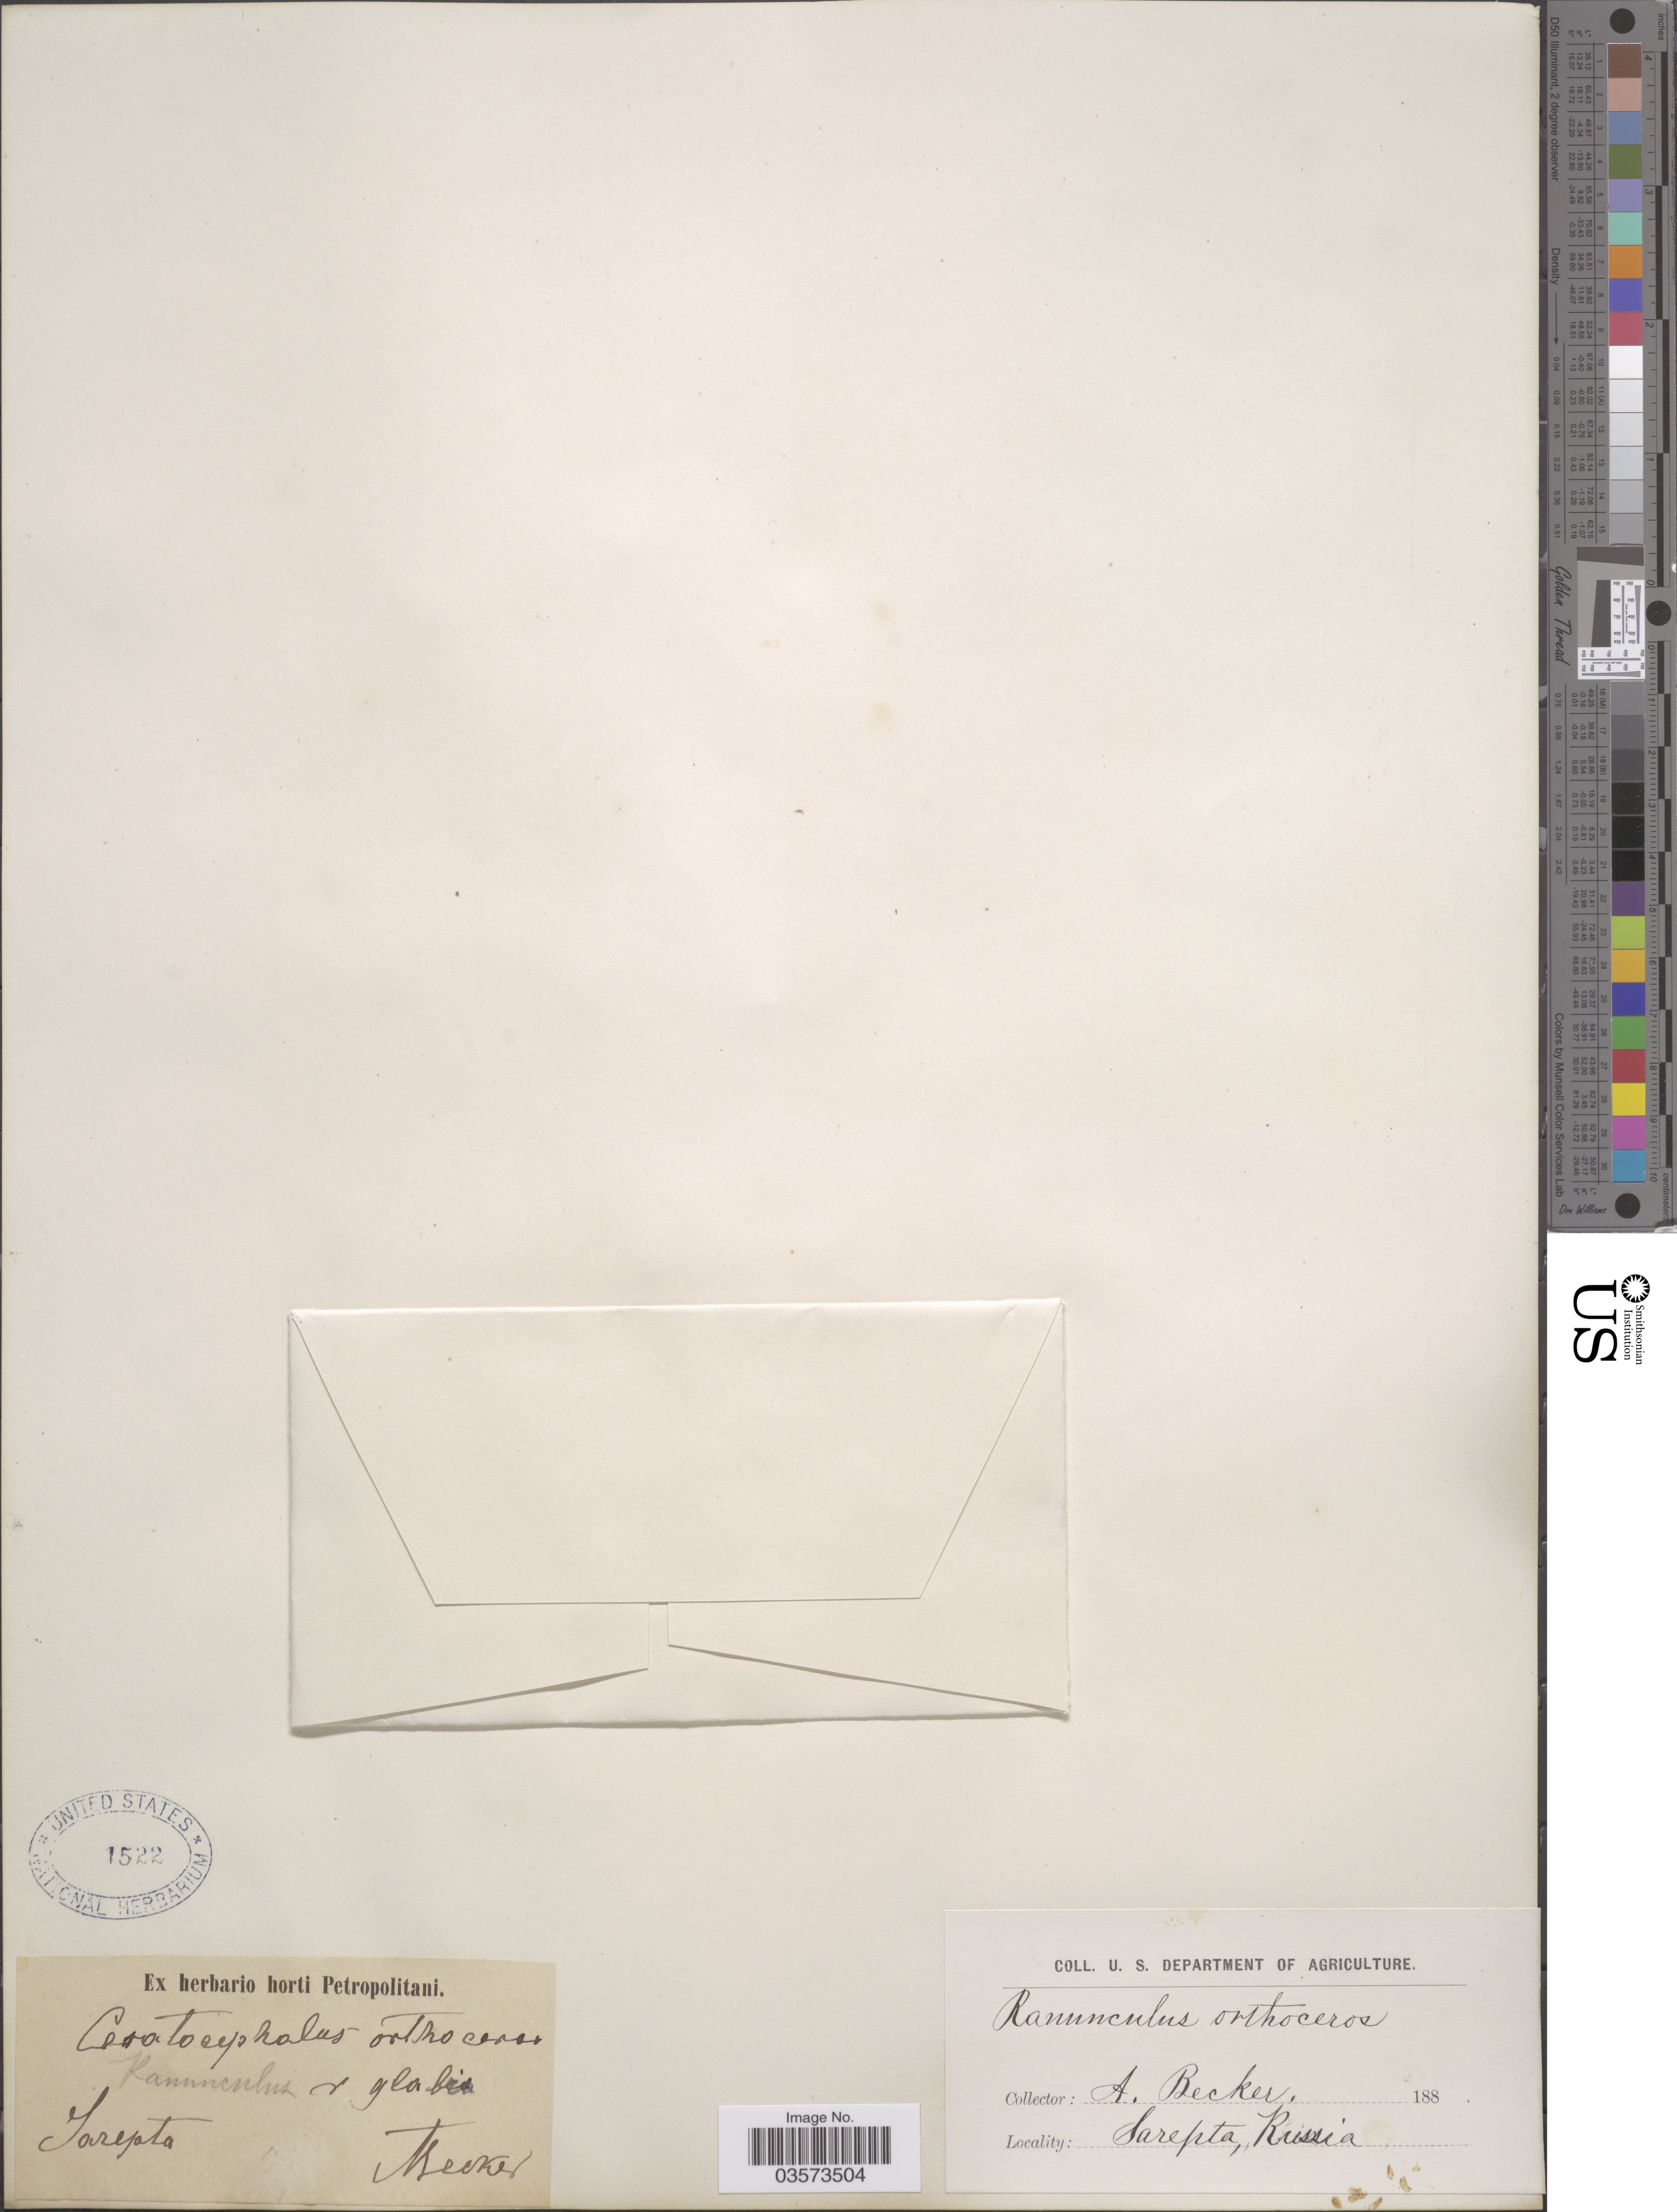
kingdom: Plantae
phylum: Tracheophyta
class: Magnoliopsida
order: Ranunculales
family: Ranunculaceae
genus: Ceratocephalus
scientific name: Ceratocephalus orthoceras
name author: DC.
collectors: A. Becker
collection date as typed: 188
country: Russian Federation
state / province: Volgograd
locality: Sarepta, Russia.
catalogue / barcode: US 1522